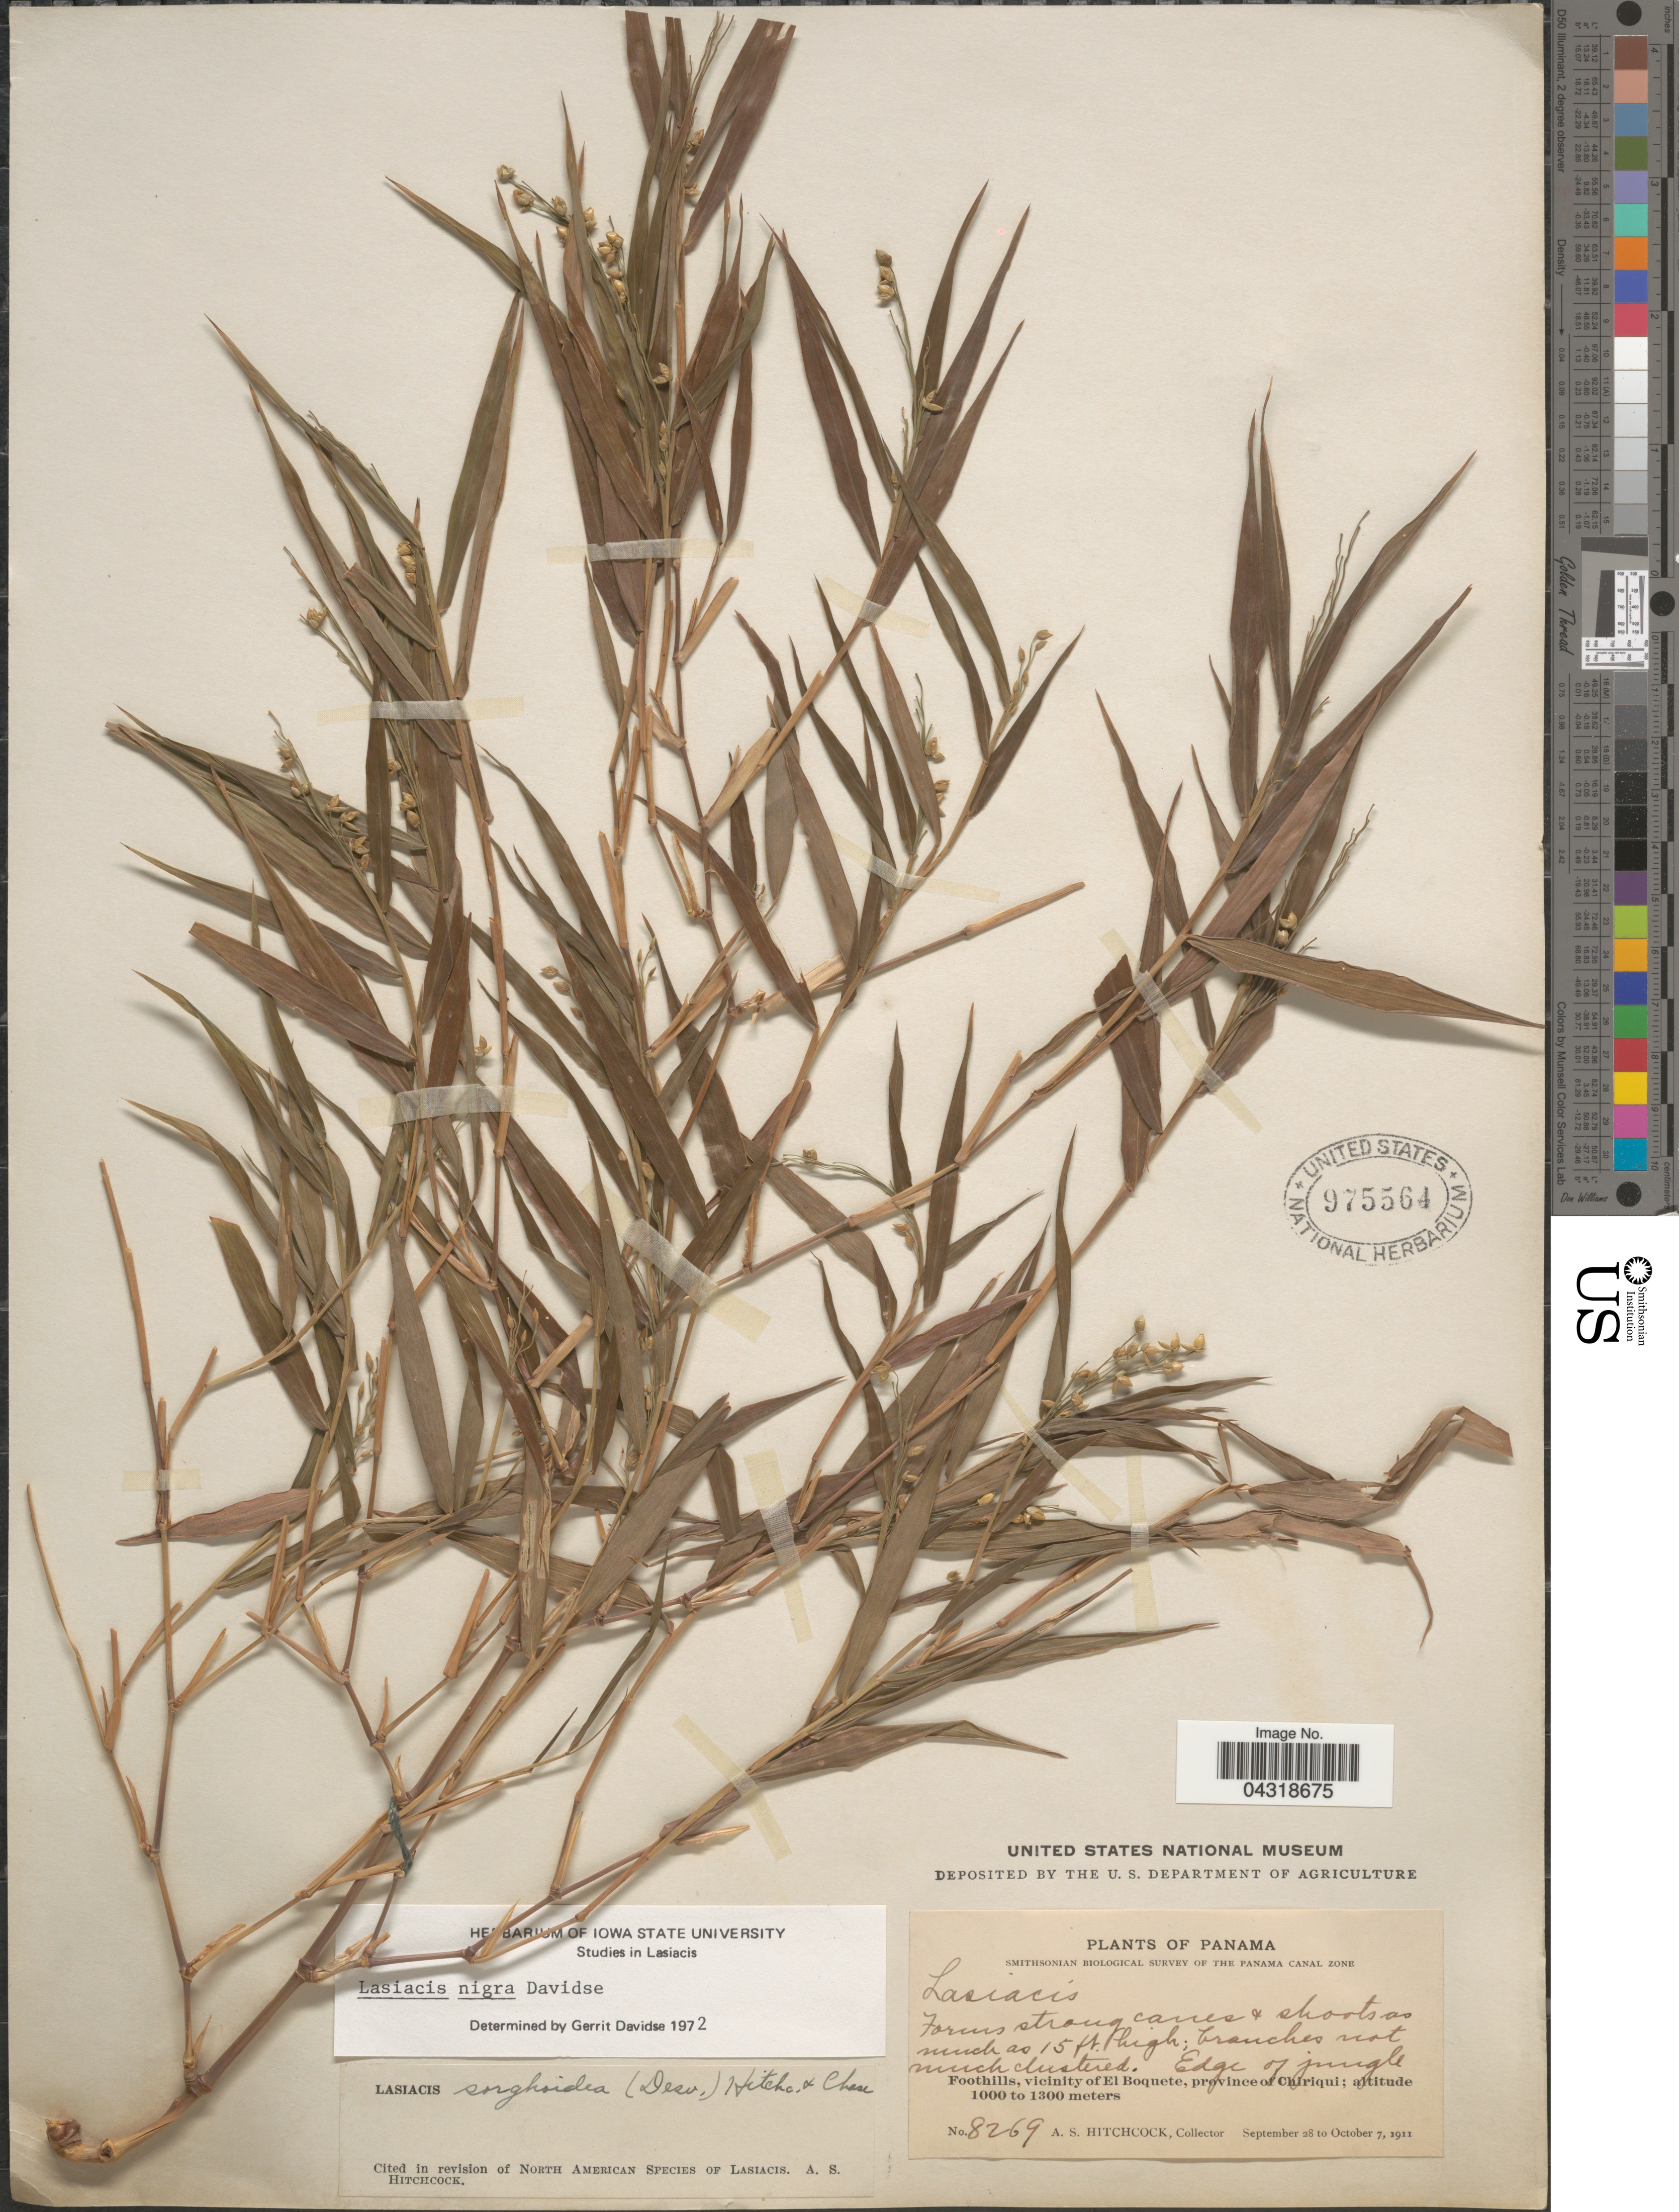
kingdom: Plantae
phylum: Tracheophyta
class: Liliopsida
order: Poales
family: Poaceae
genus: Lasiacis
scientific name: Lasiacis nigra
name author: Davidse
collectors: A. S. Hitchcock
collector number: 8269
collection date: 1911-09-28/1911-10-07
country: Panama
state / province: Chiriqui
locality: Smithsonian Biological Survey of the Panama Canal Zone. Foothills, vicinity of El Boquete.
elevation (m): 1000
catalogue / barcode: US 975564